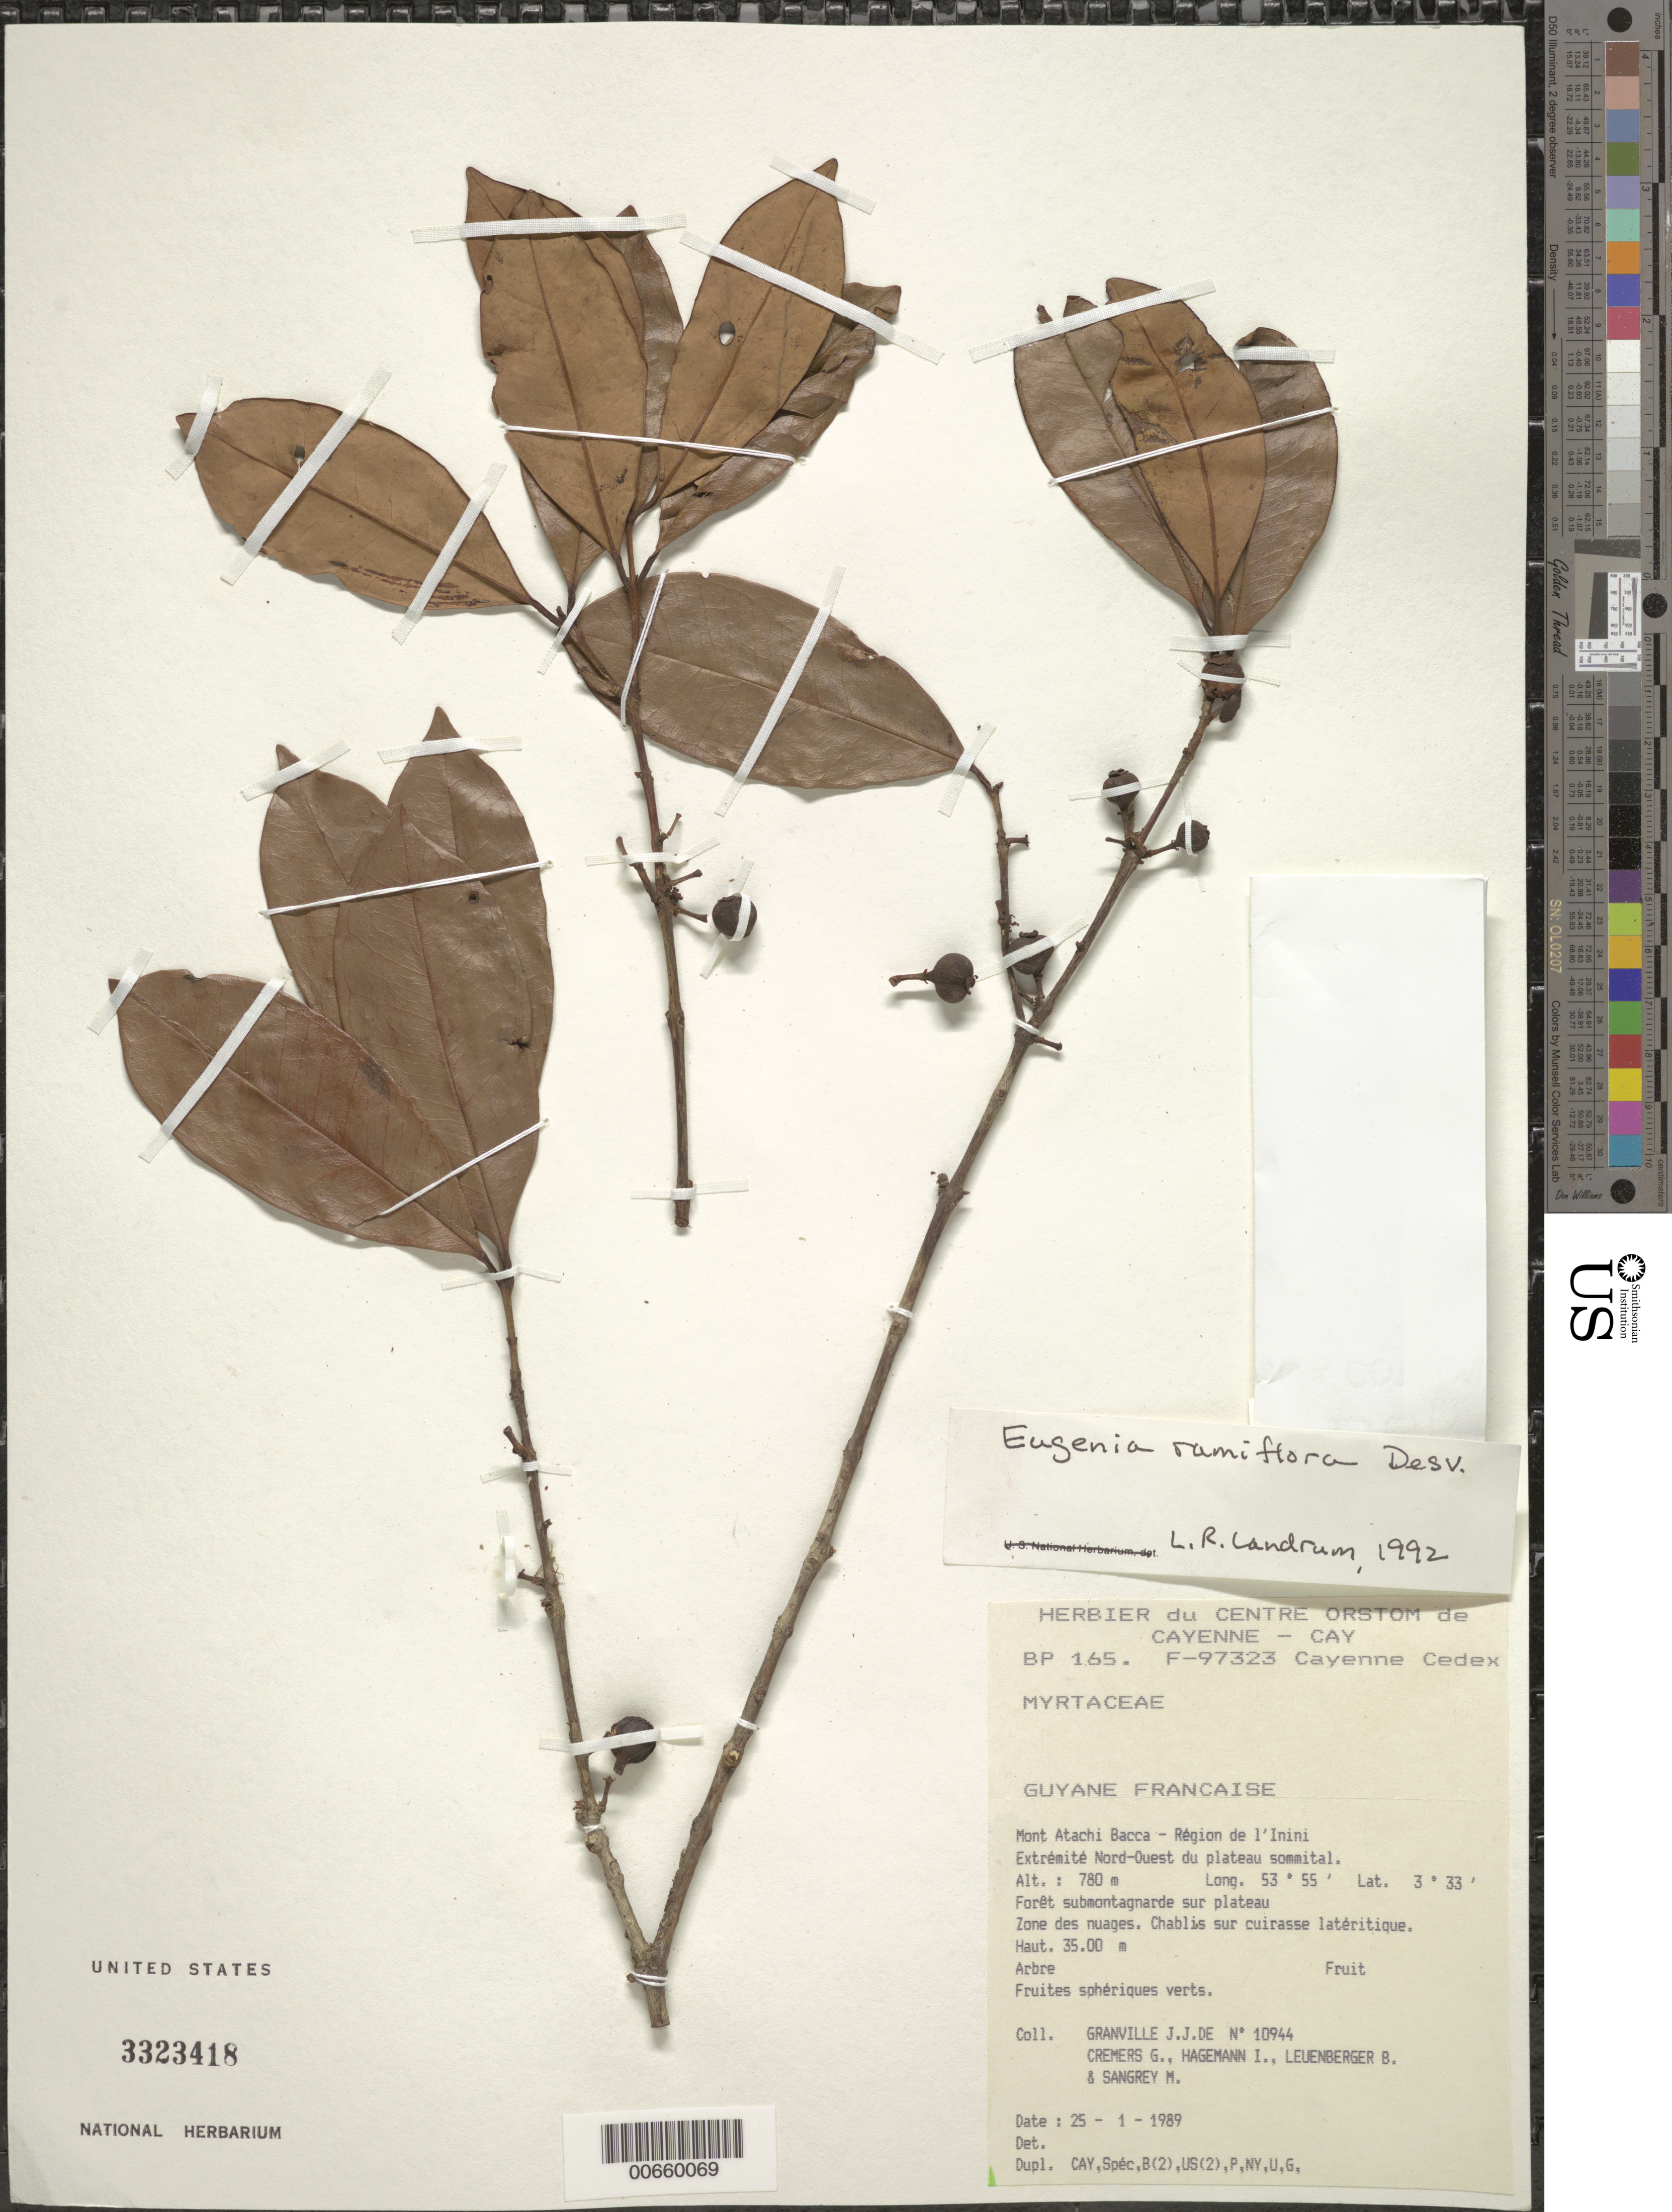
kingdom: Plantae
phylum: Tracheophyta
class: Magnoliopsida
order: Myrtales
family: Myrtaceae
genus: Eugenia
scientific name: Eugenia ramiflora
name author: Desv.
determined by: Landrum, L. R.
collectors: J.-J. de Granville, G. Cremers, J. Hagemann, B. E. Leuenberger & M. S. Sangrey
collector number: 10944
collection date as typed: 25-Jan-89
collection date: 1989-01-25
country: French Guiana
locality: Mont Atachi Bacca, région de l'Inini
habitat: Forêt submontagnarde sur plateau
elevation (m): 780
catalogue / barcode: US 3323418